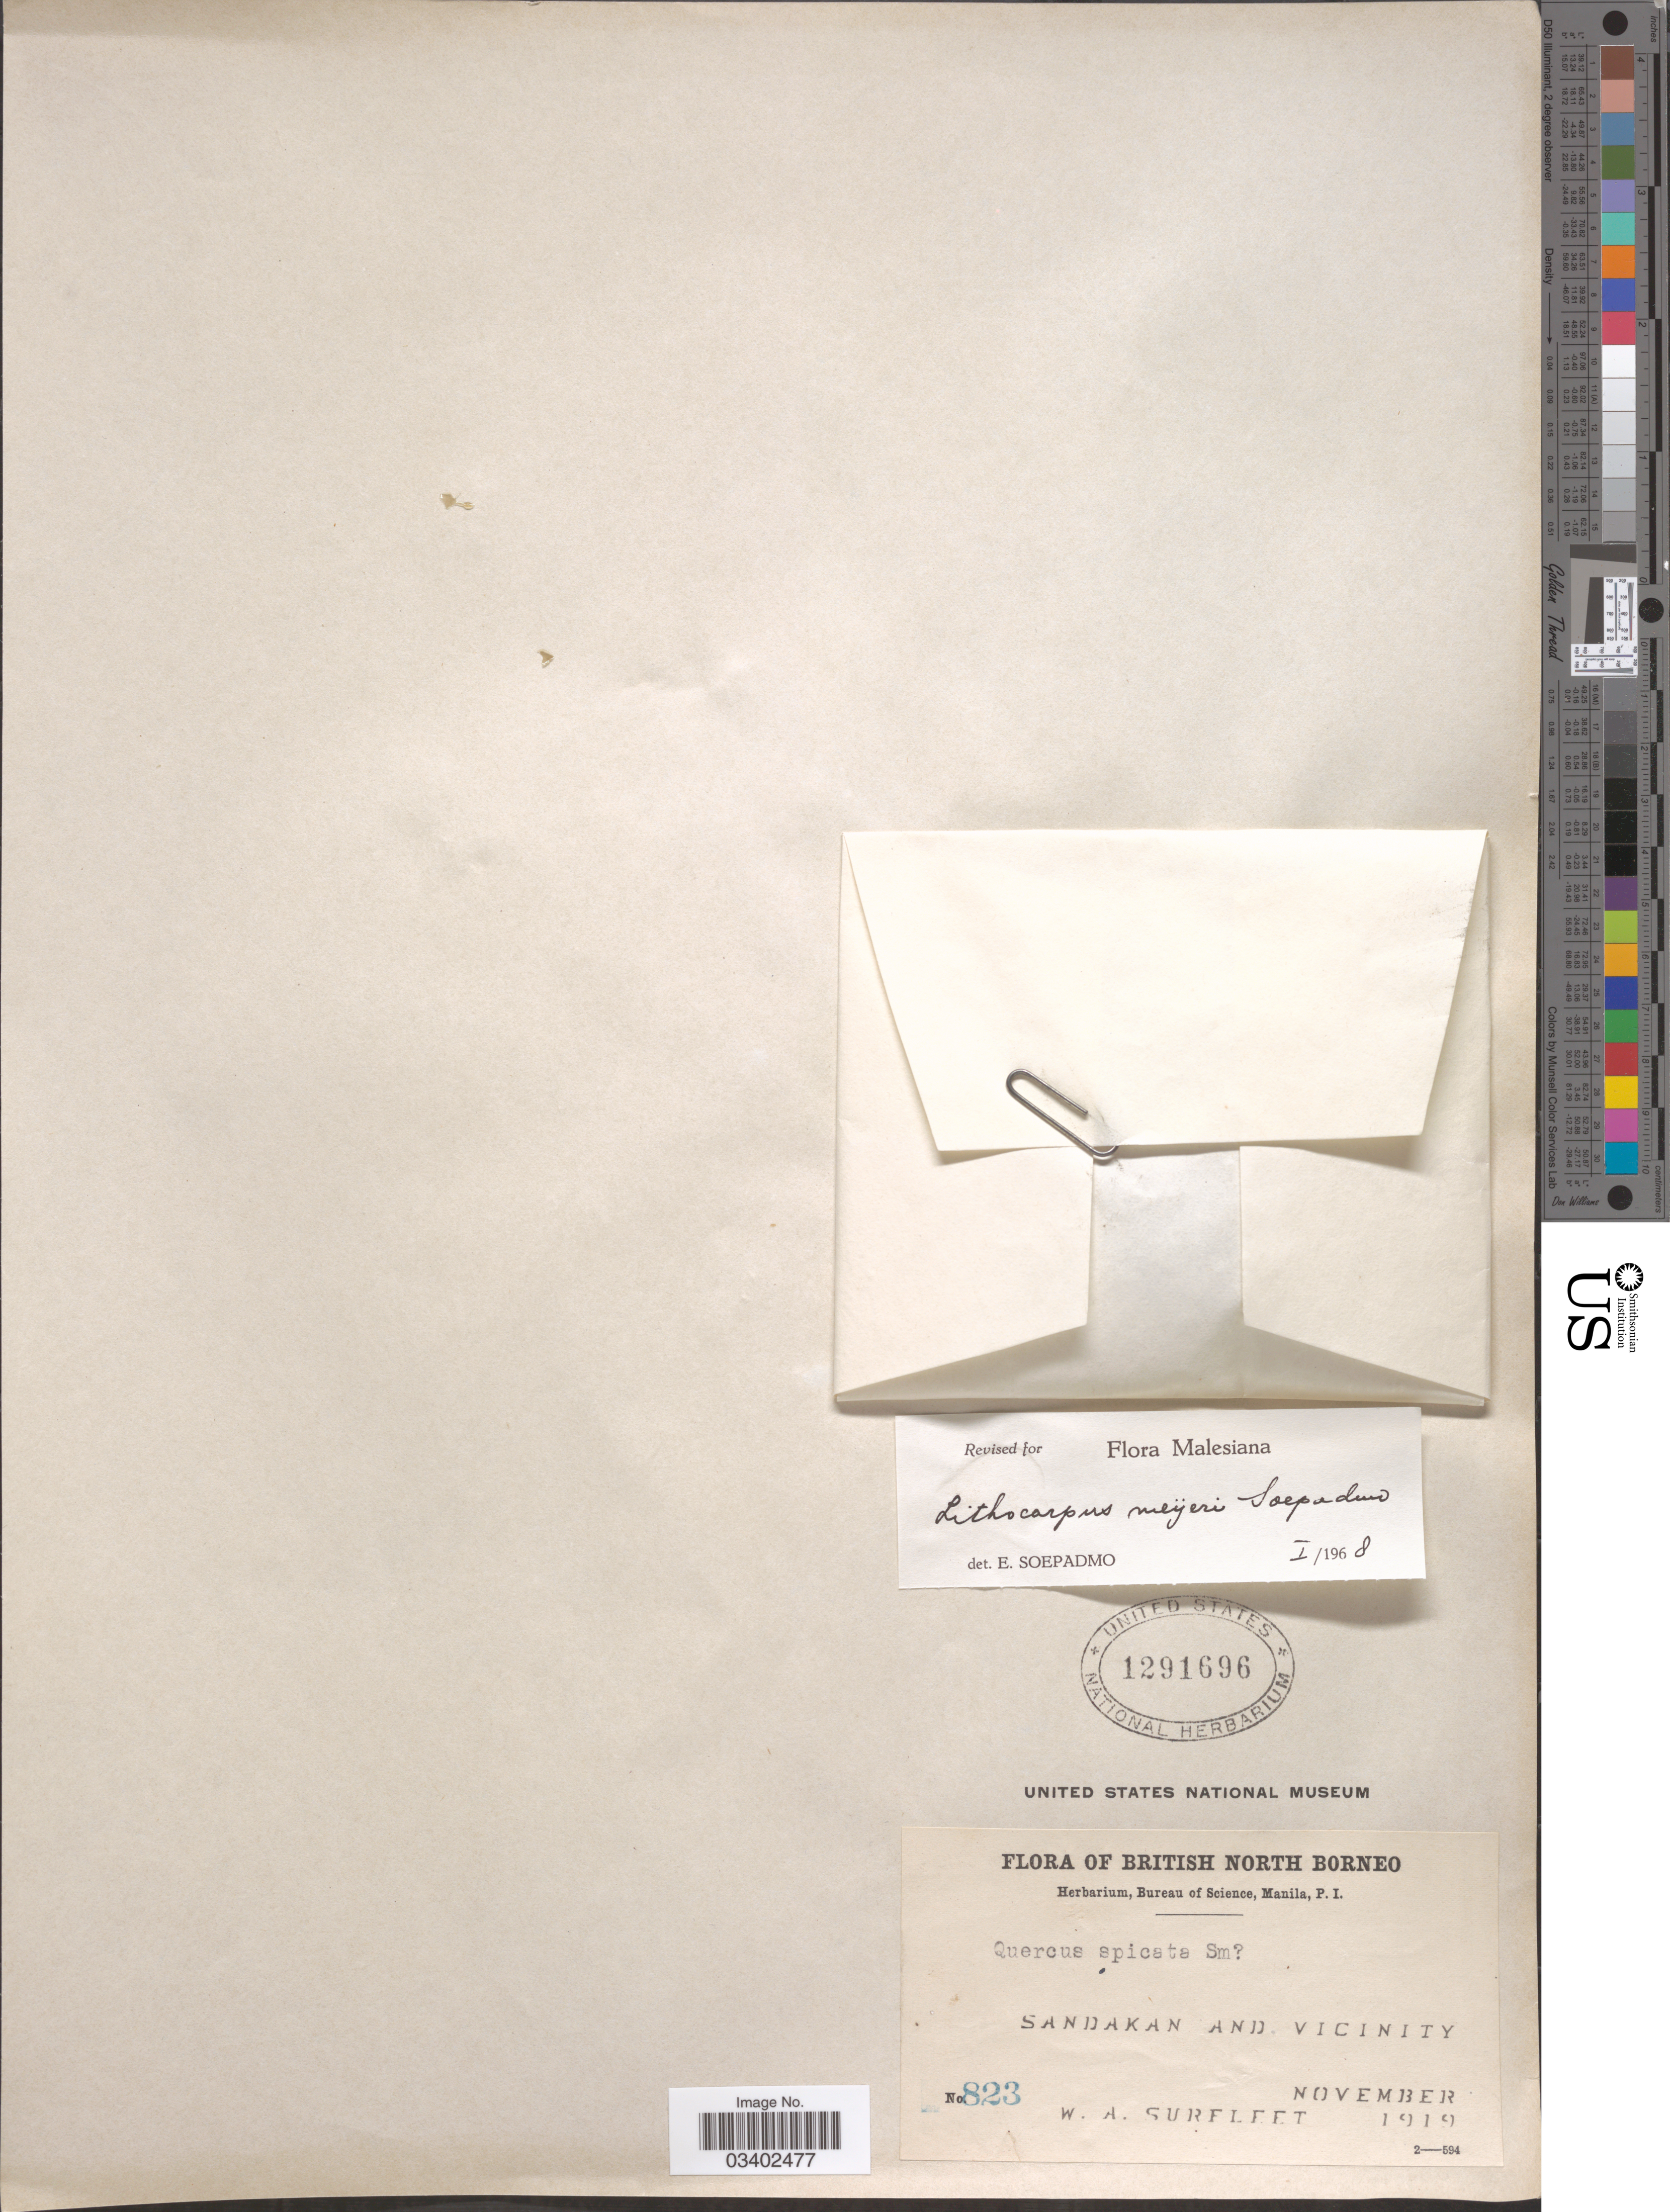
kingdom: Plantae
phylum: Tracheophyta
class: Magnoliopsida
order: Fagales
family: Fagaceae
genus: Lithocarpus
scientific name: Lithocarpus meijeri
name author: Soepadmo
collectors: W. Surfleet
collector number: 823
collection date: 1919-11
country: Malaysia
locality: British North Borneo. Sandakan and Vicinity.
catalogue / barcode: US 1291696